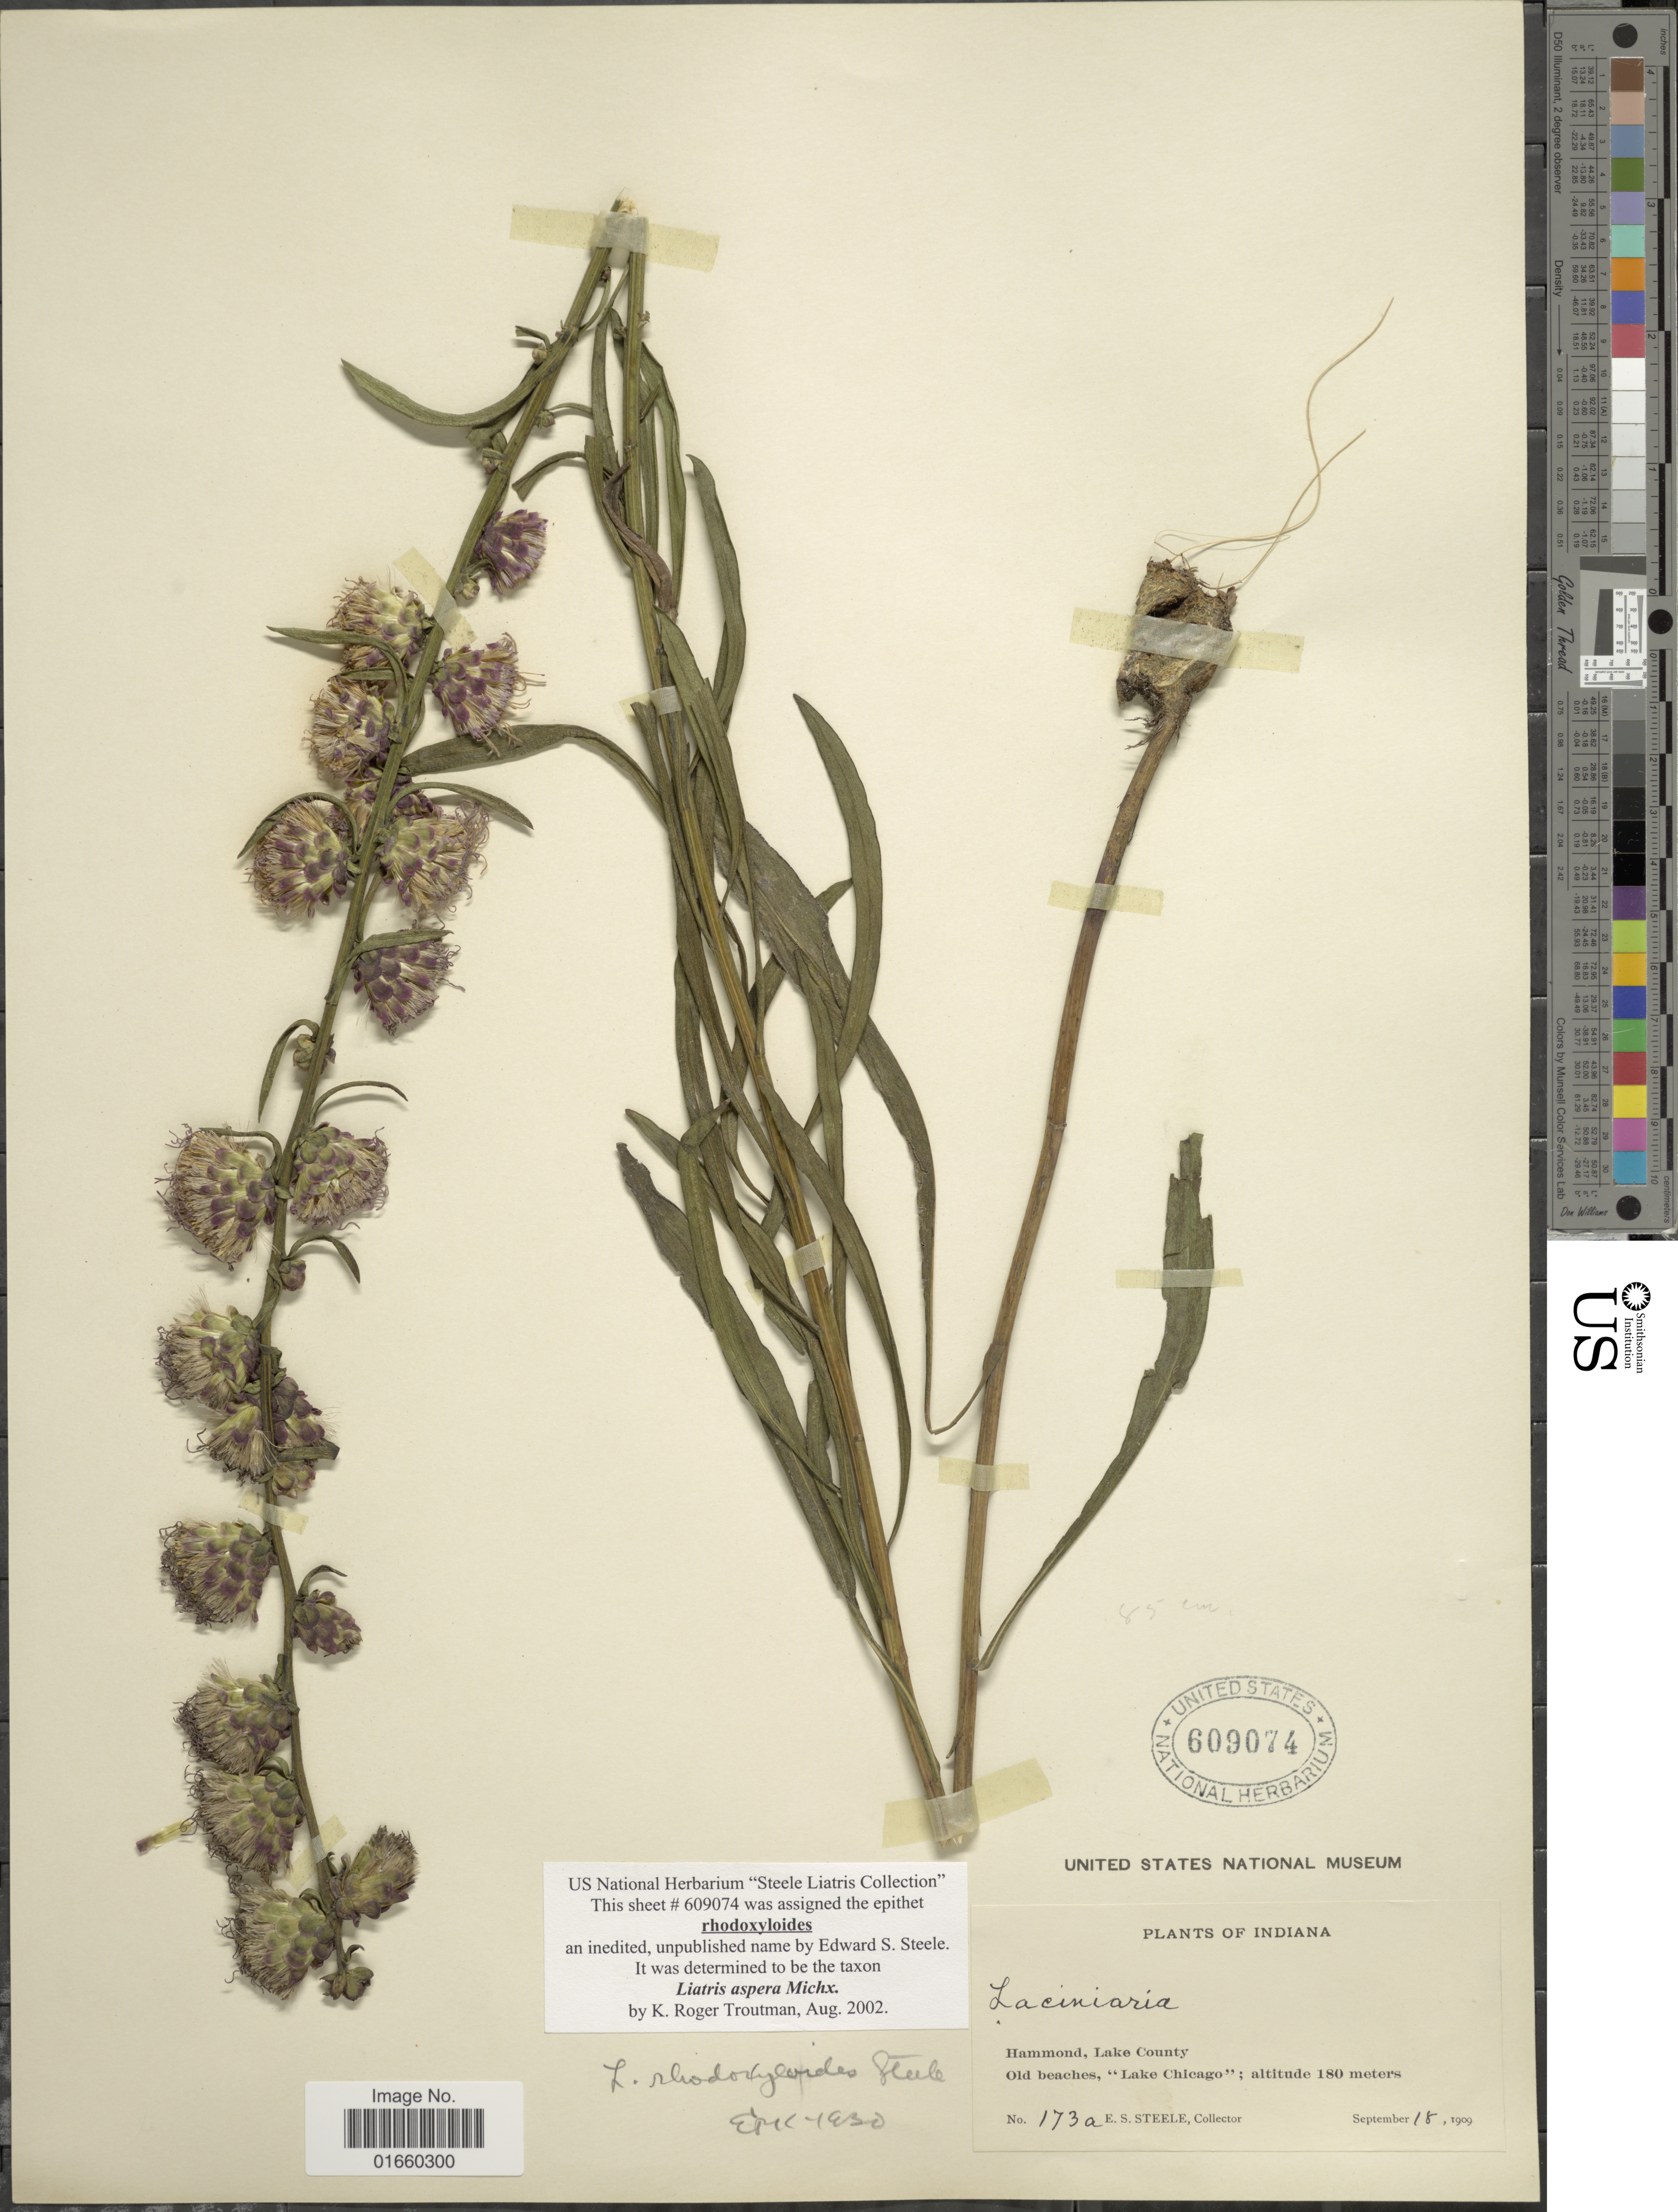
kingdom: Plantae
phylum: Tracheophyta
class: Magnoliopsida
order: Asterales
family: Asteraceae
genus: Liatris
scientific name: Liatris aspera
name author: Michx.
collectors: E. Steele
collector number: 173a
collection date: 1909-09-18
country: United States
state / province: Indiana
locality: Hammond, Lake County, Old beaches, "Lake Chicago"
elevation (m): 180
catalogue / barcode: US 609074